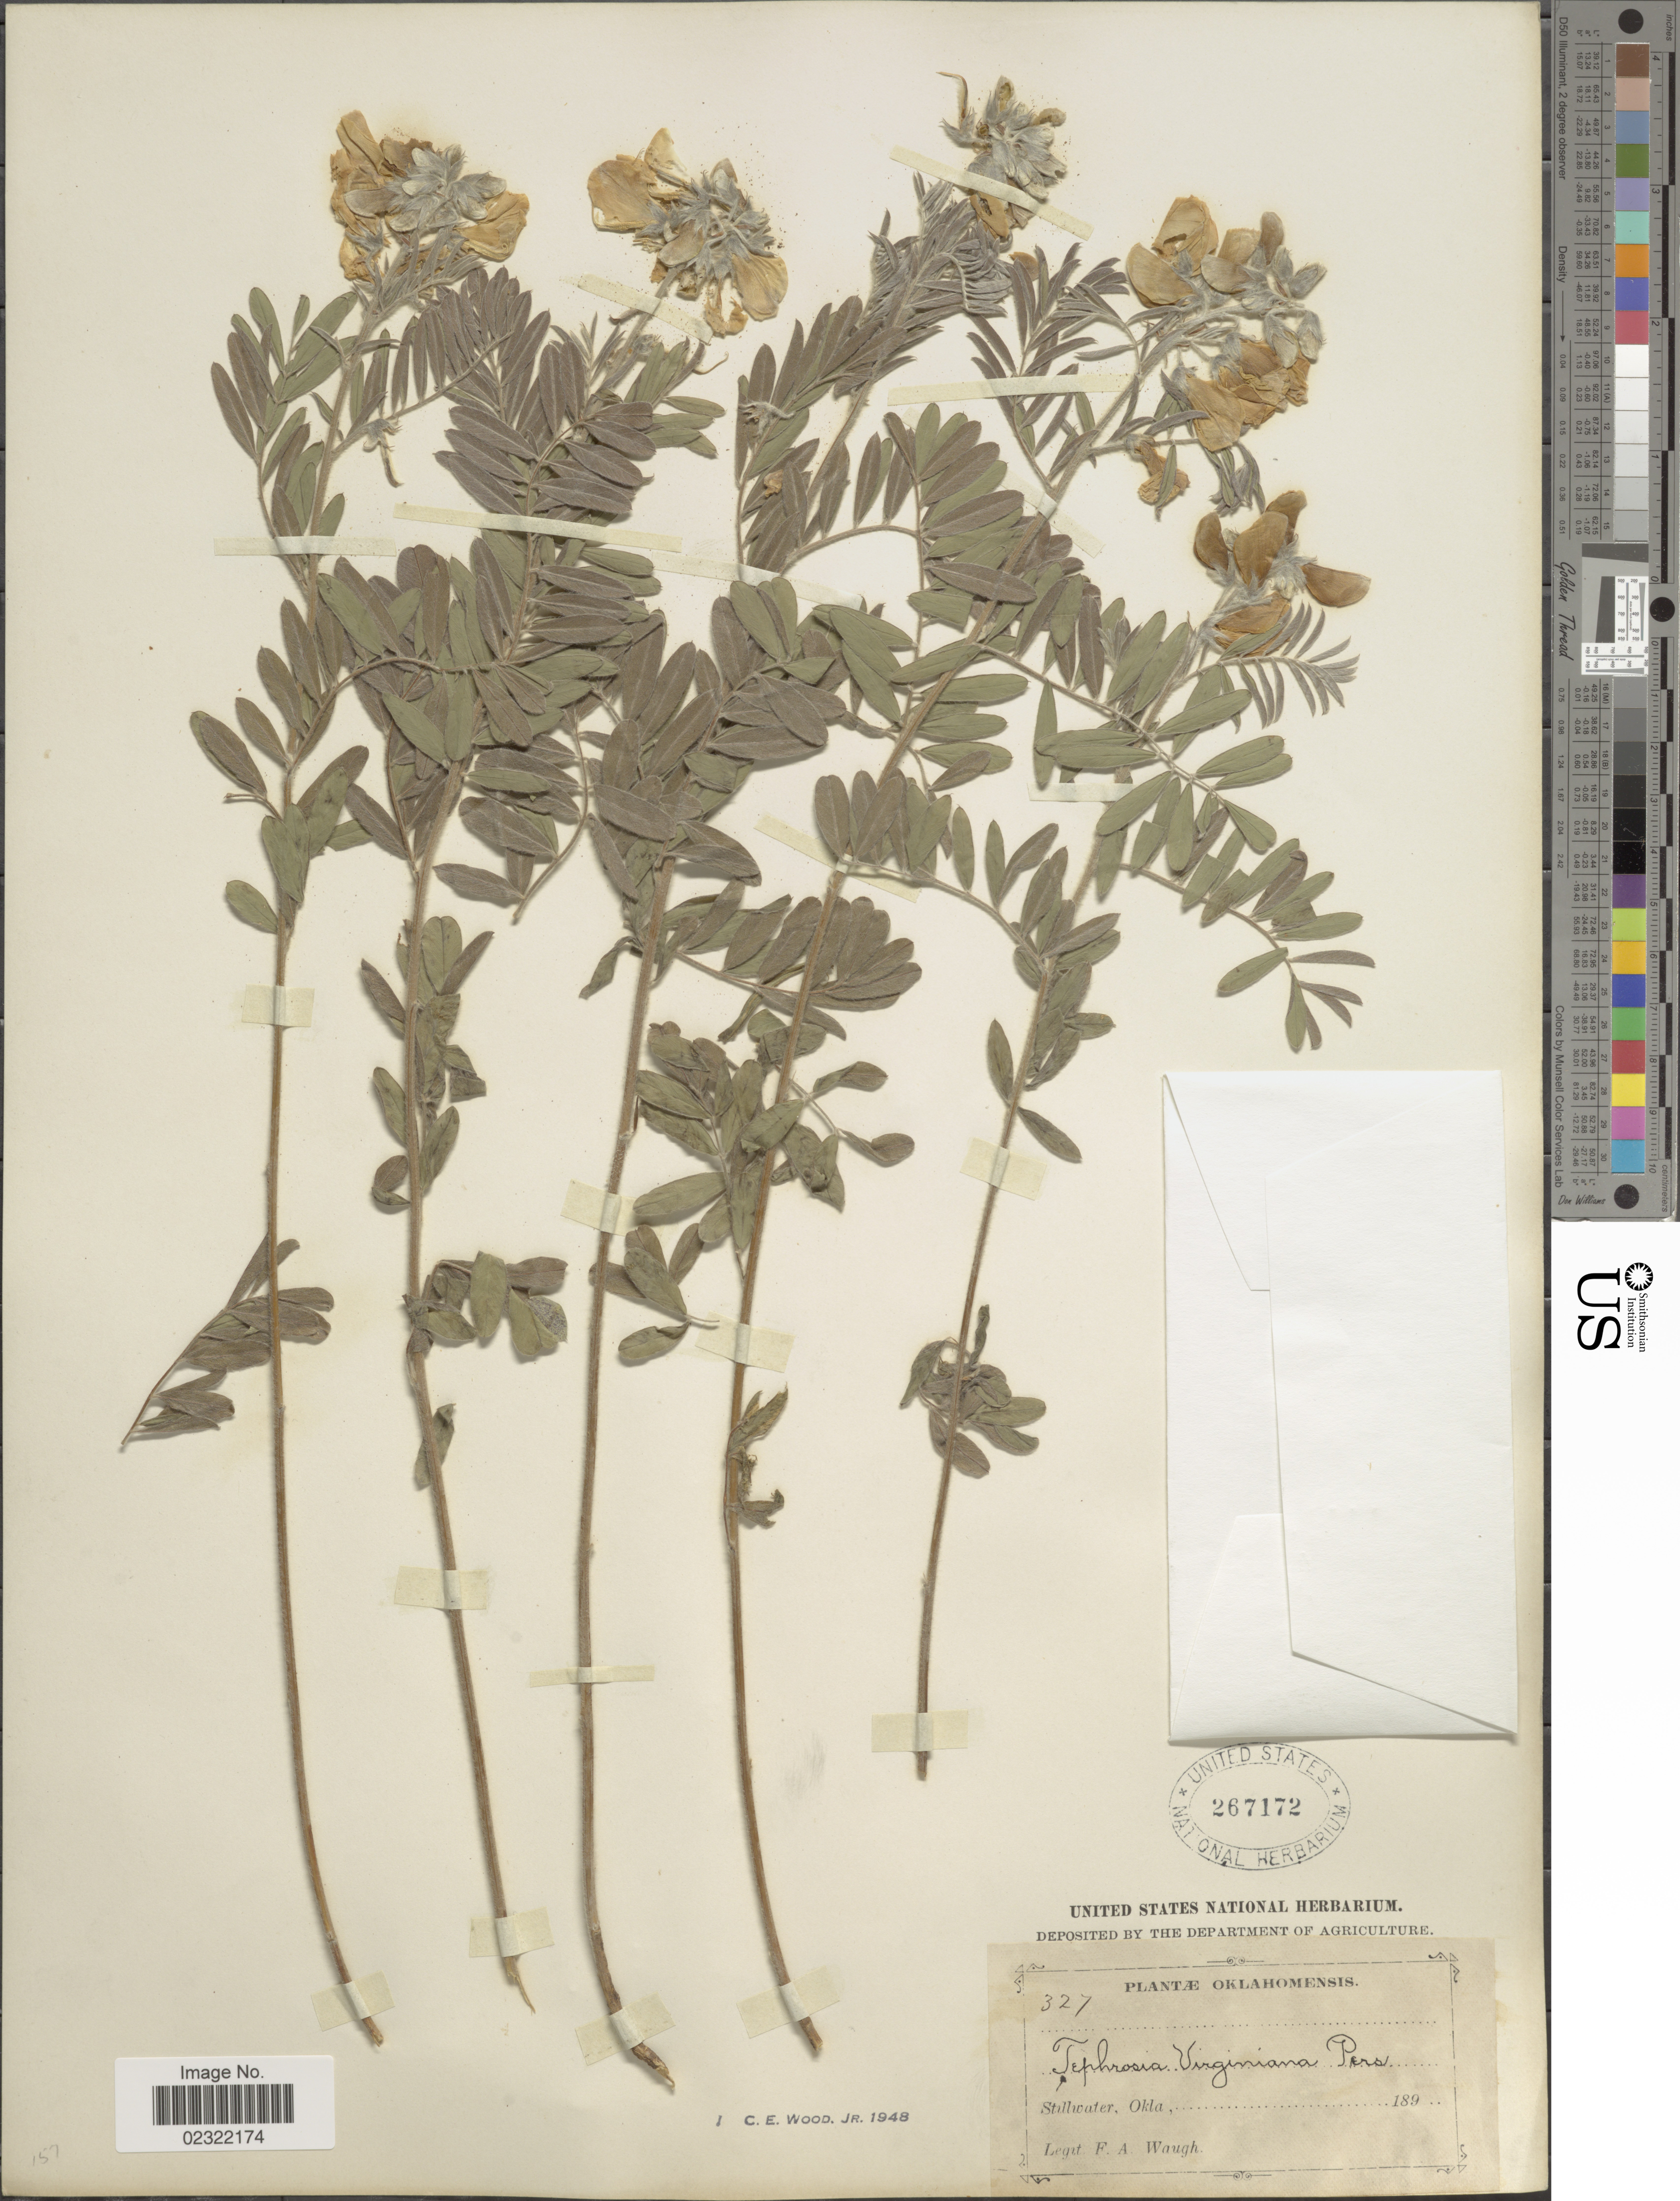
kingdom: Plantae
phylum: Tracheophyta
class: Magnoliopsida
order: Fabales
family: Fabaceae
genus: Tephrosia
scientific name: Tephrosia virginiana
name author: (L.) Pers.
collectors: F. Waugh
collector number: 327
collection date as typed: Transcribed d/m/y: //189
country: United States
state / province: Oklahoma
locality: Stillwater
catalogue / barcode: US 267172